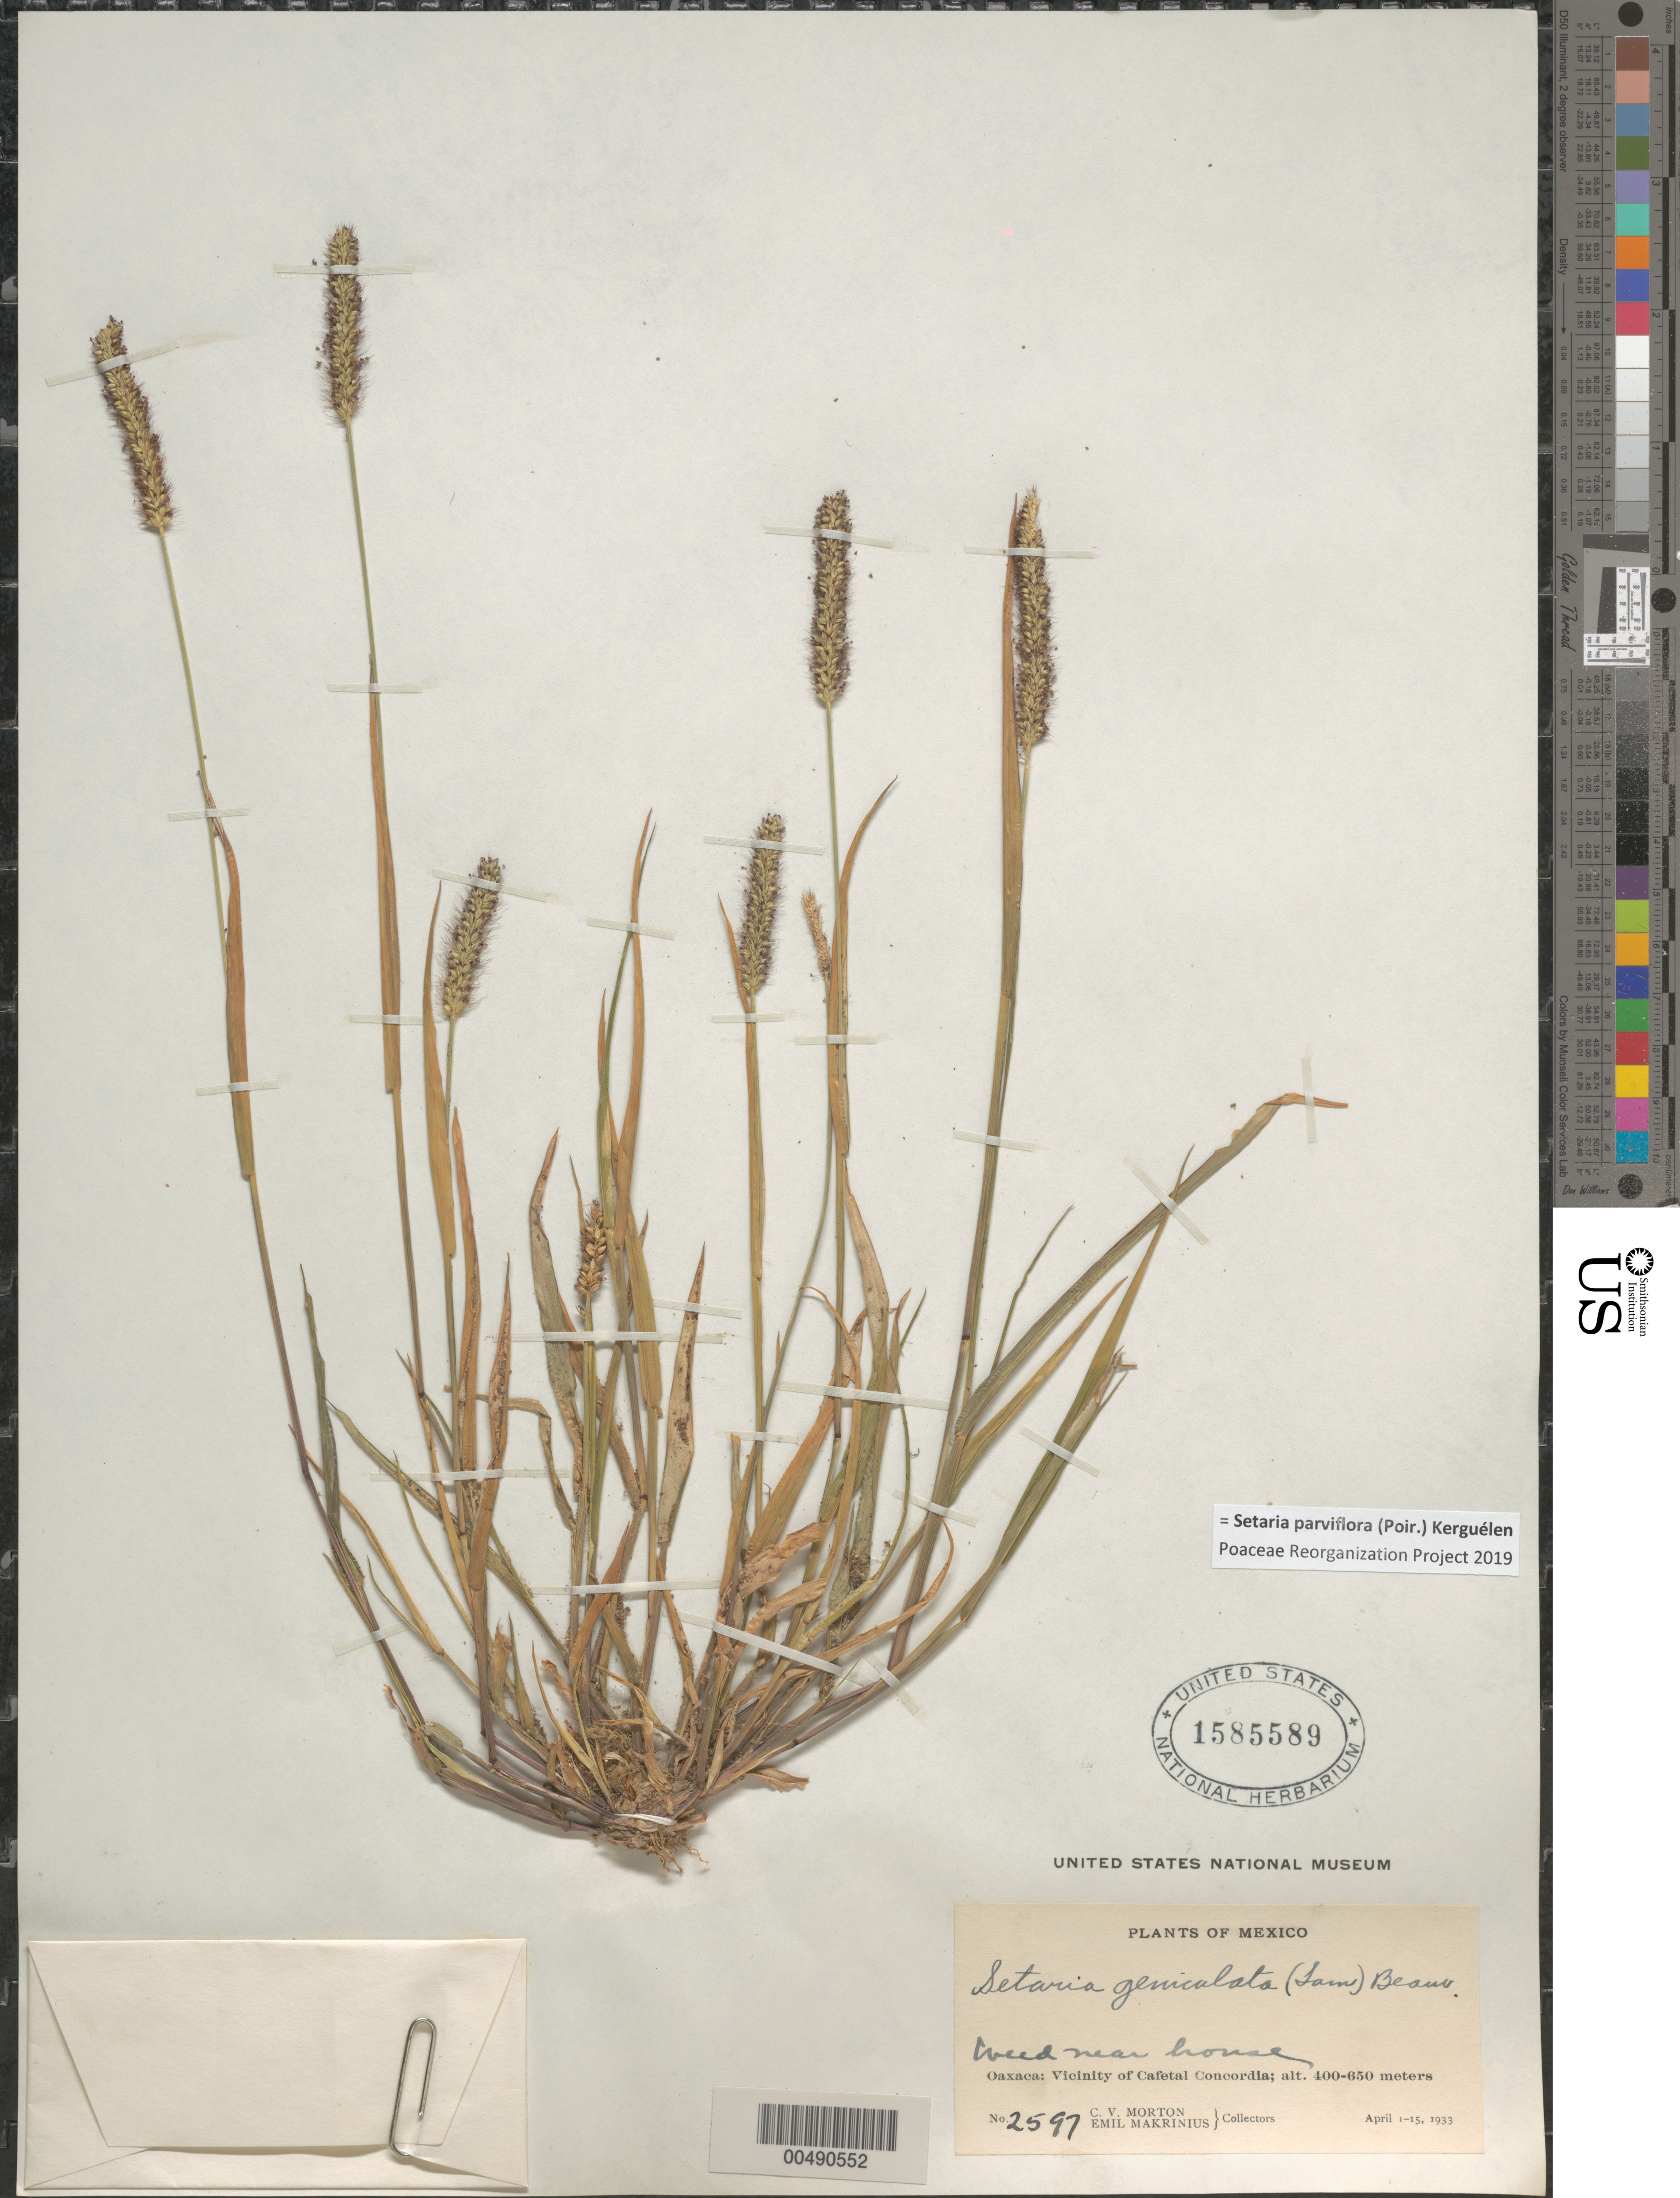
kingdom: Plantae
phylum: Tracheophyta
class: Liliopsida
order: Poales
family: Poaceae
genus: Setaria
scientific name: Setaria parviflora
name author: (Poir.) Kerguélen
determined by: Poaceae Reorganization Project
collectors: C. V. Morton & E. Makrinius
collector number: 2597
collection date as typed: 1 Apr 1933 to 15 Apr 1933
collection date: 1933-04-01/1933-04-15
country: Mexico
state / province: Oaxaca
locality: Vicinity of Cafetal Concordia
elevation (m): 400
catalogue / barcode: US 1585589